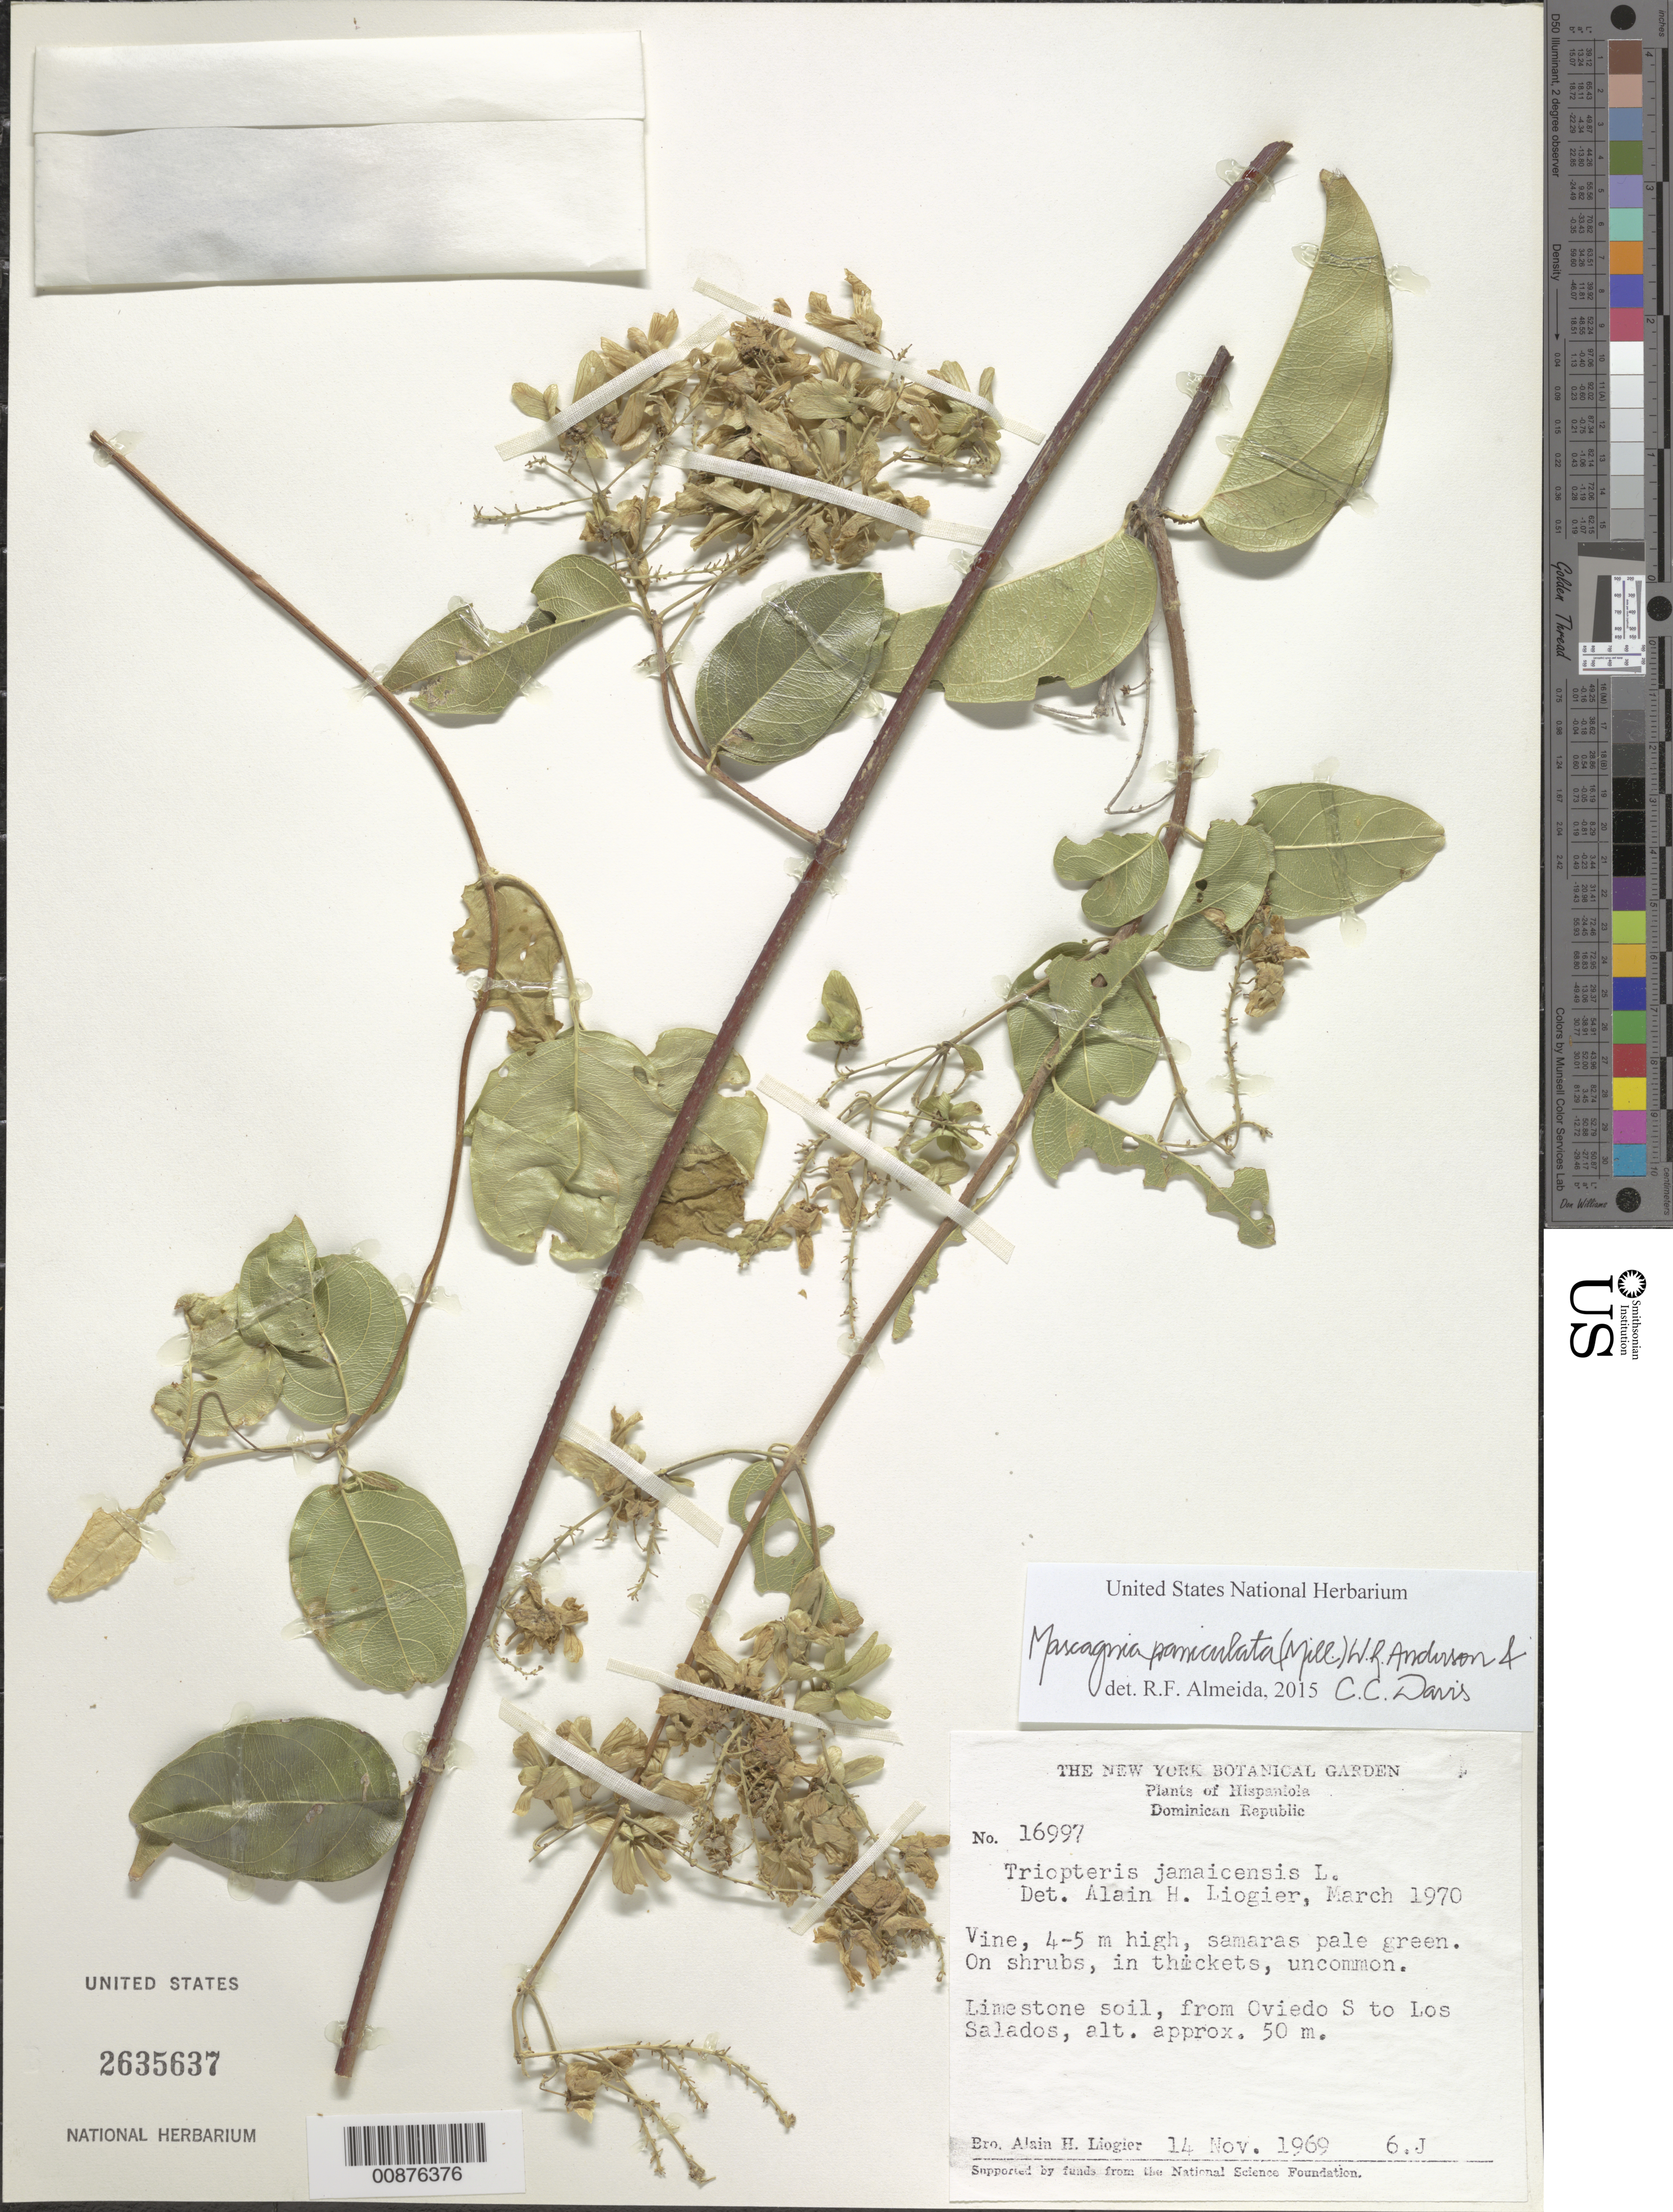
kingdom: Plantae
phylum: Tracheophyta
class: Magnoliopsida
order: Malpighiales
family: Malpighiaceae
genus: Mascagnia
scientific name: Mascagnia paniculata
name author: (Mill.) W.R. Anderson & C. Davis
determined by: De Almeida, R. F., (HUEFS), Universidade Estadual de Feira de Santana (BRAZIL)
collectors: A. H. Liogier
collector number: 16997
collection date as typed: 14 Nov 1969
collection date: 1969-11-14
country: Dominican Republic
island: Hispaniola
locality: From Oviedo S to Los Salados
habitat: On shrubs in thickets on limestone soil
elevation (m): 50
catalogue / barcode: US 2635637